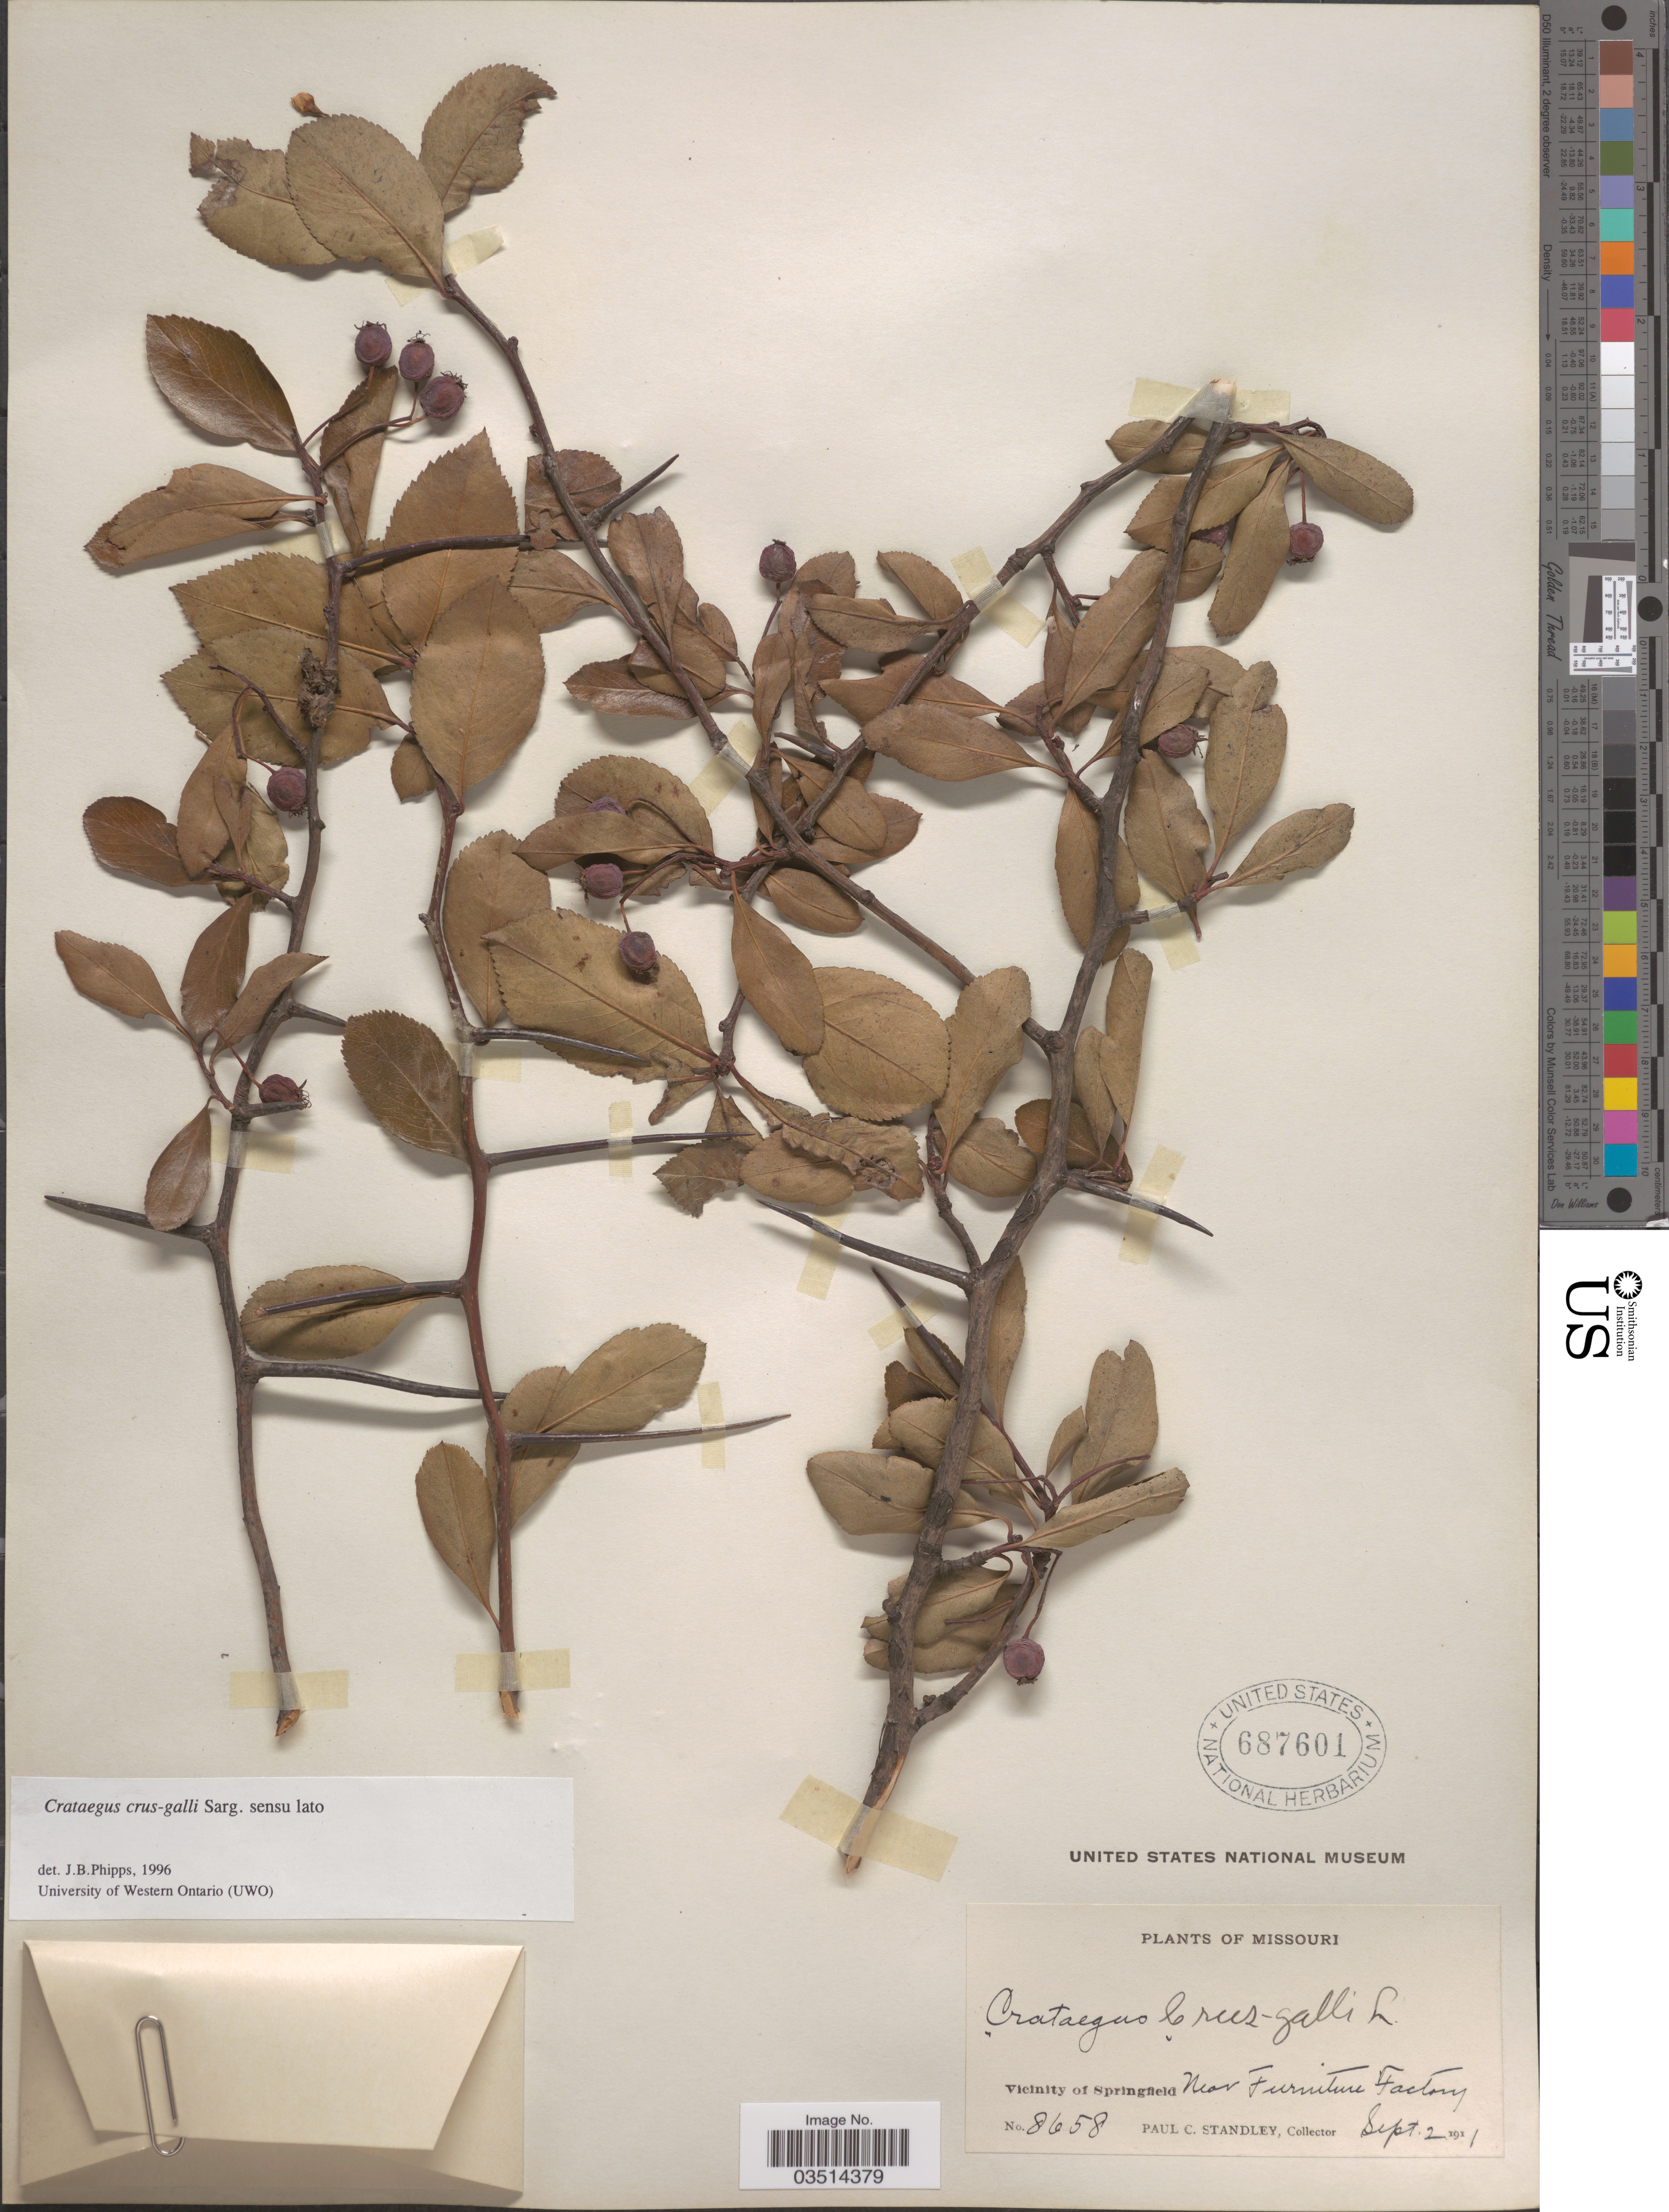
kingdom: Plantae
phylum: Tracheophyta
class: Magnoliopsida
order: Rosales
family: Rosaceae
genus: Crataegus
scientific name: Crataegus crus-galli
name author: L.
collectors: P. C. Standley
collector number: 8658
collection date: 1911-09-02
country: United States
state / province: Missouri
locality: Vicinity of Springfield. Near Furniture Factory.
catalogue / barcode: US 687601